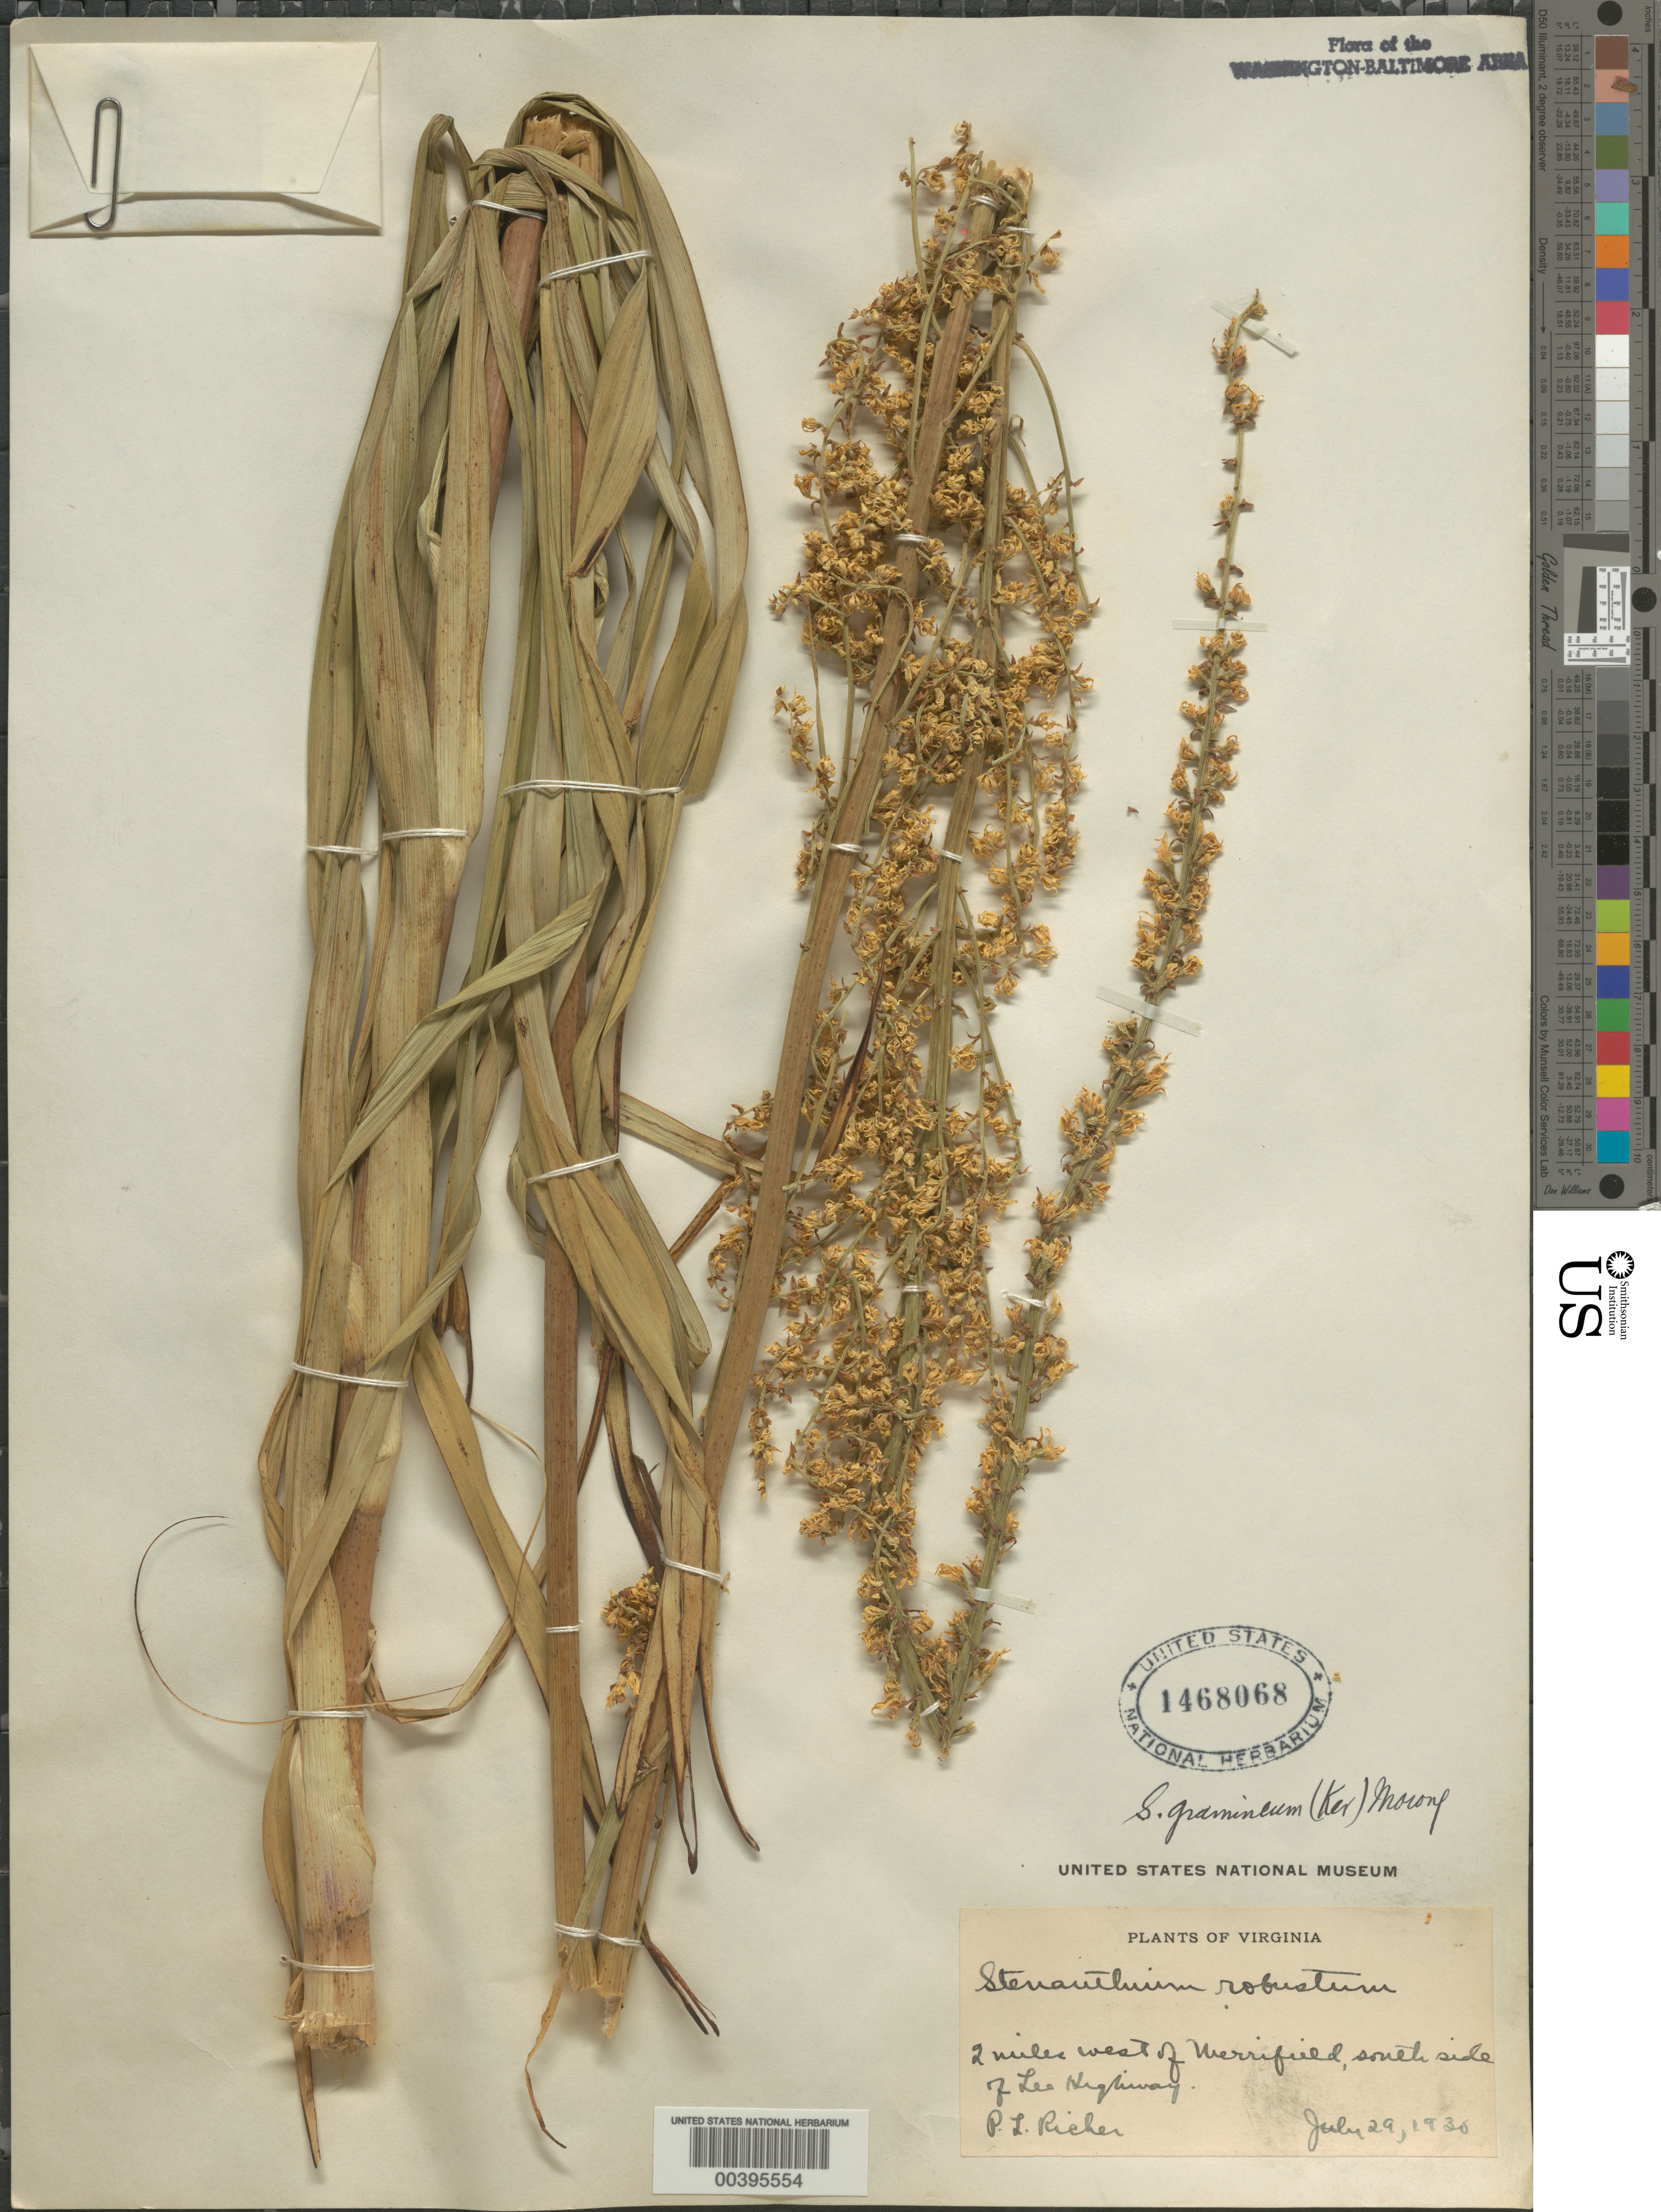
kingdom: Plantae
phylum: Tracheophyta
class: Liliopsida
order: Liliales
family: Melanthiaceae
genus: Stenanthium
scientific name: Stenanthium gramineum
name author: (Ker Gawl.) Morong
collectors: E. Steele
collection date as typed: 04 Sep 1908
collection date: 1908-09-04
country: United States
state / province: Virginia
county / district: Fairfax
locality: South of Four Mile Run, Arlington, beyond Naucks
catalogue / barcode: US 609349